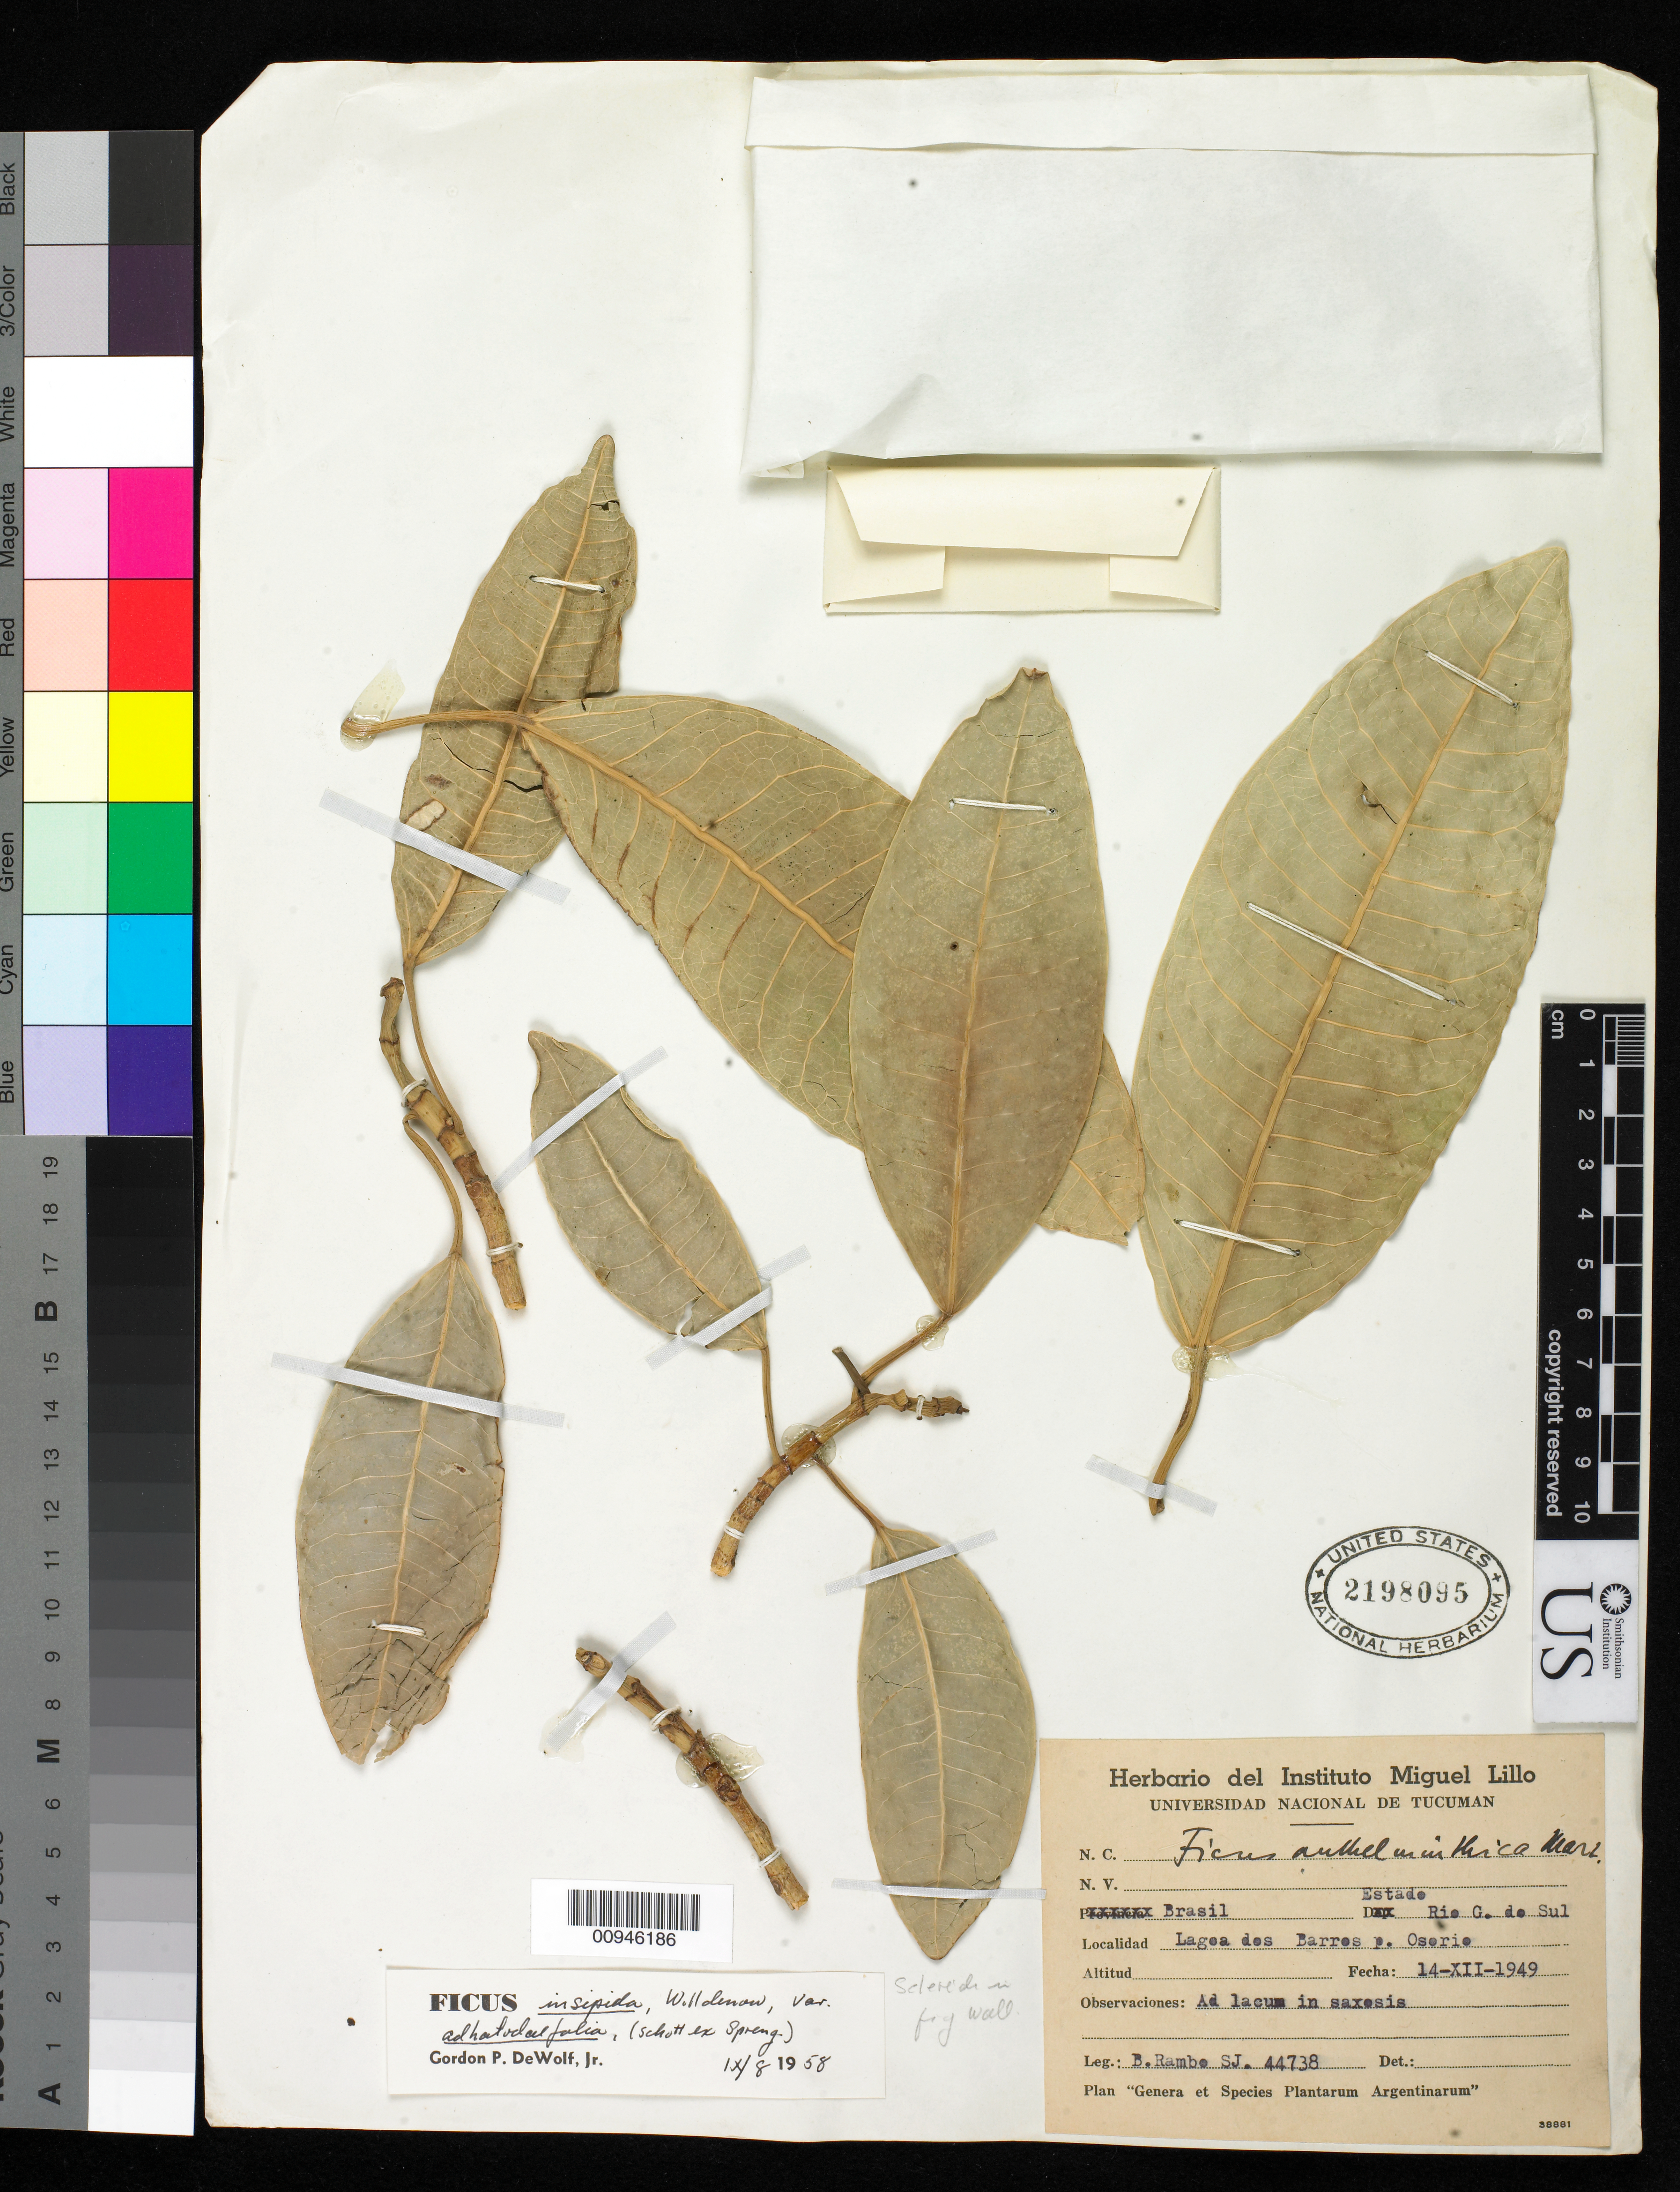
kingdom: Plantae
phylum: Tracheophyta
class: Magnoliopsida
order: Rosales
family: Moraceae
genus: Ficus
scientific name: Ficus insipida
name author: Willd.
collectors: B. Rambo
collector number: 44738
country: Brazil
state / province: Rio Grande Do Sul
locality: Lagea des Barros p. Oserio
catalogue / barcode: US 2198095